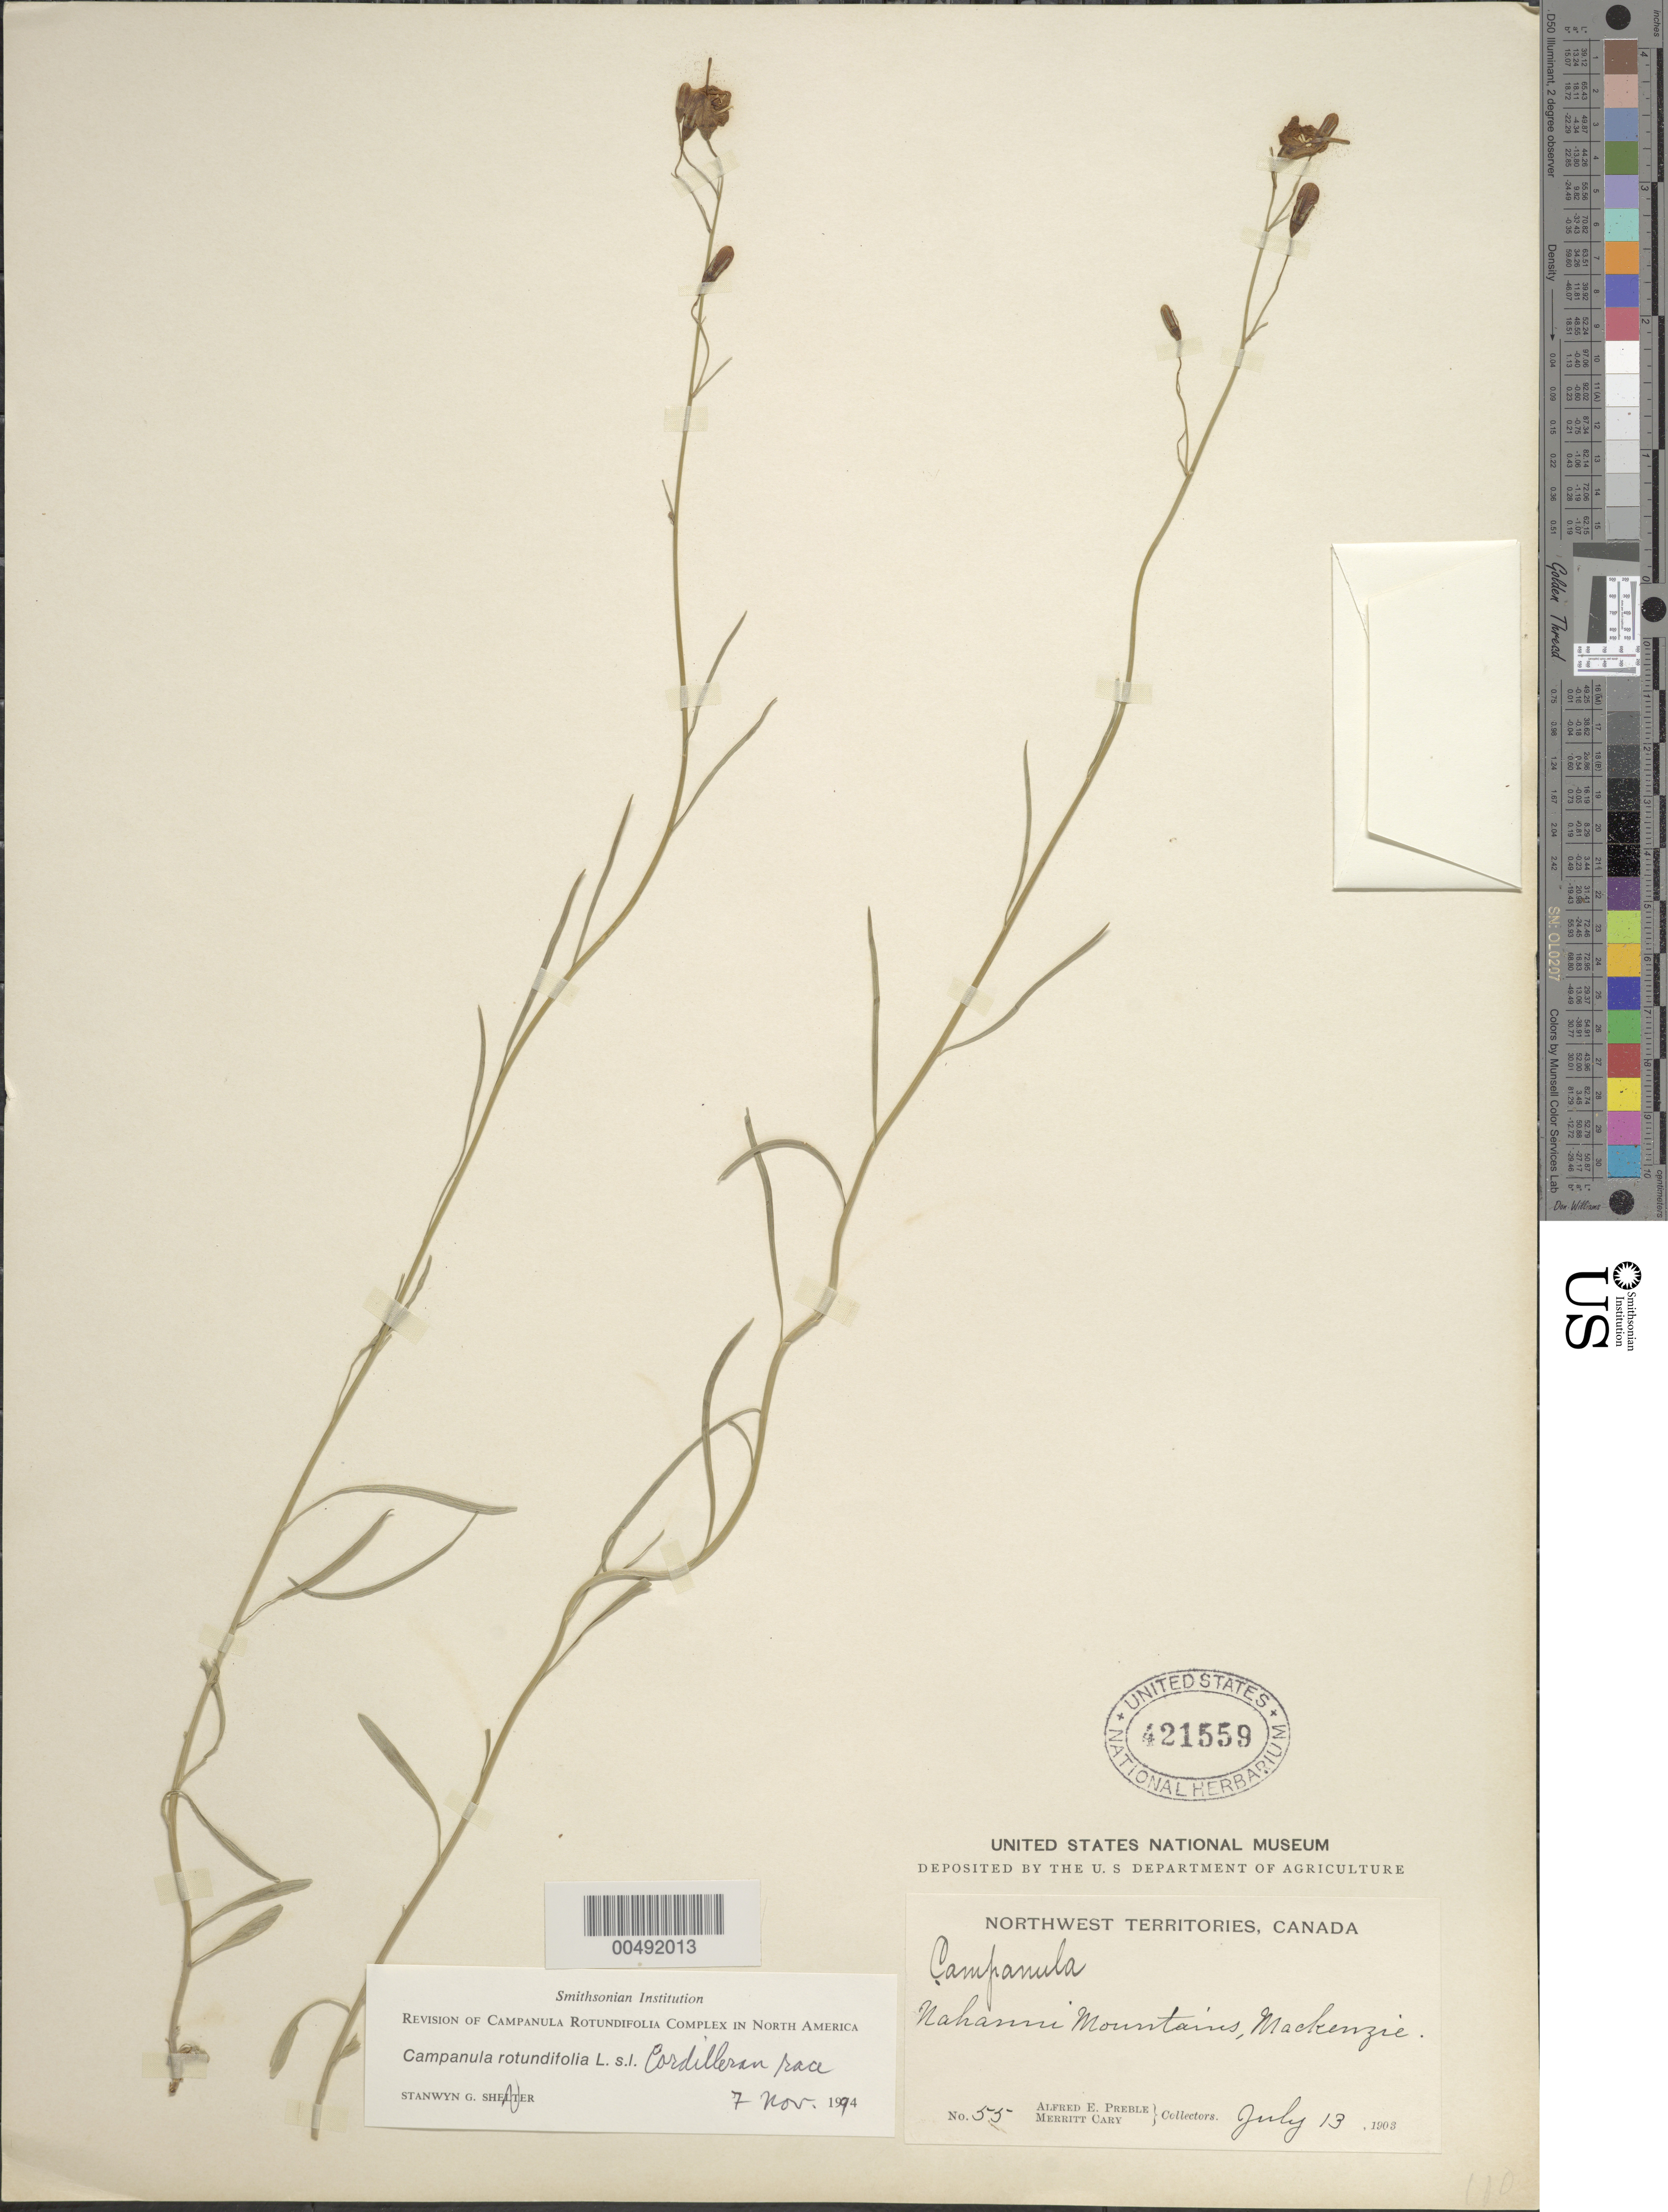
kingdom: Plantae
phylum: Tracheophyta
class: Magnoliopsida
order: Asterales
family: Campanulaceae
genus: Campanula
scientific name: Campanula rotundifolia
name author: L.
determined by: Shetler, Stanwyn G., (US), NMNH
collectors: A. Preble & M. Cary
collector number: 55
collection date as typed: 13 Jul 1903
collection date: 1903-07-13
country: Canada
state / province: Northwest Territories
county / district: Mackenzie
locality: Nahanni Mountains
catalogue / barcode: US 421559